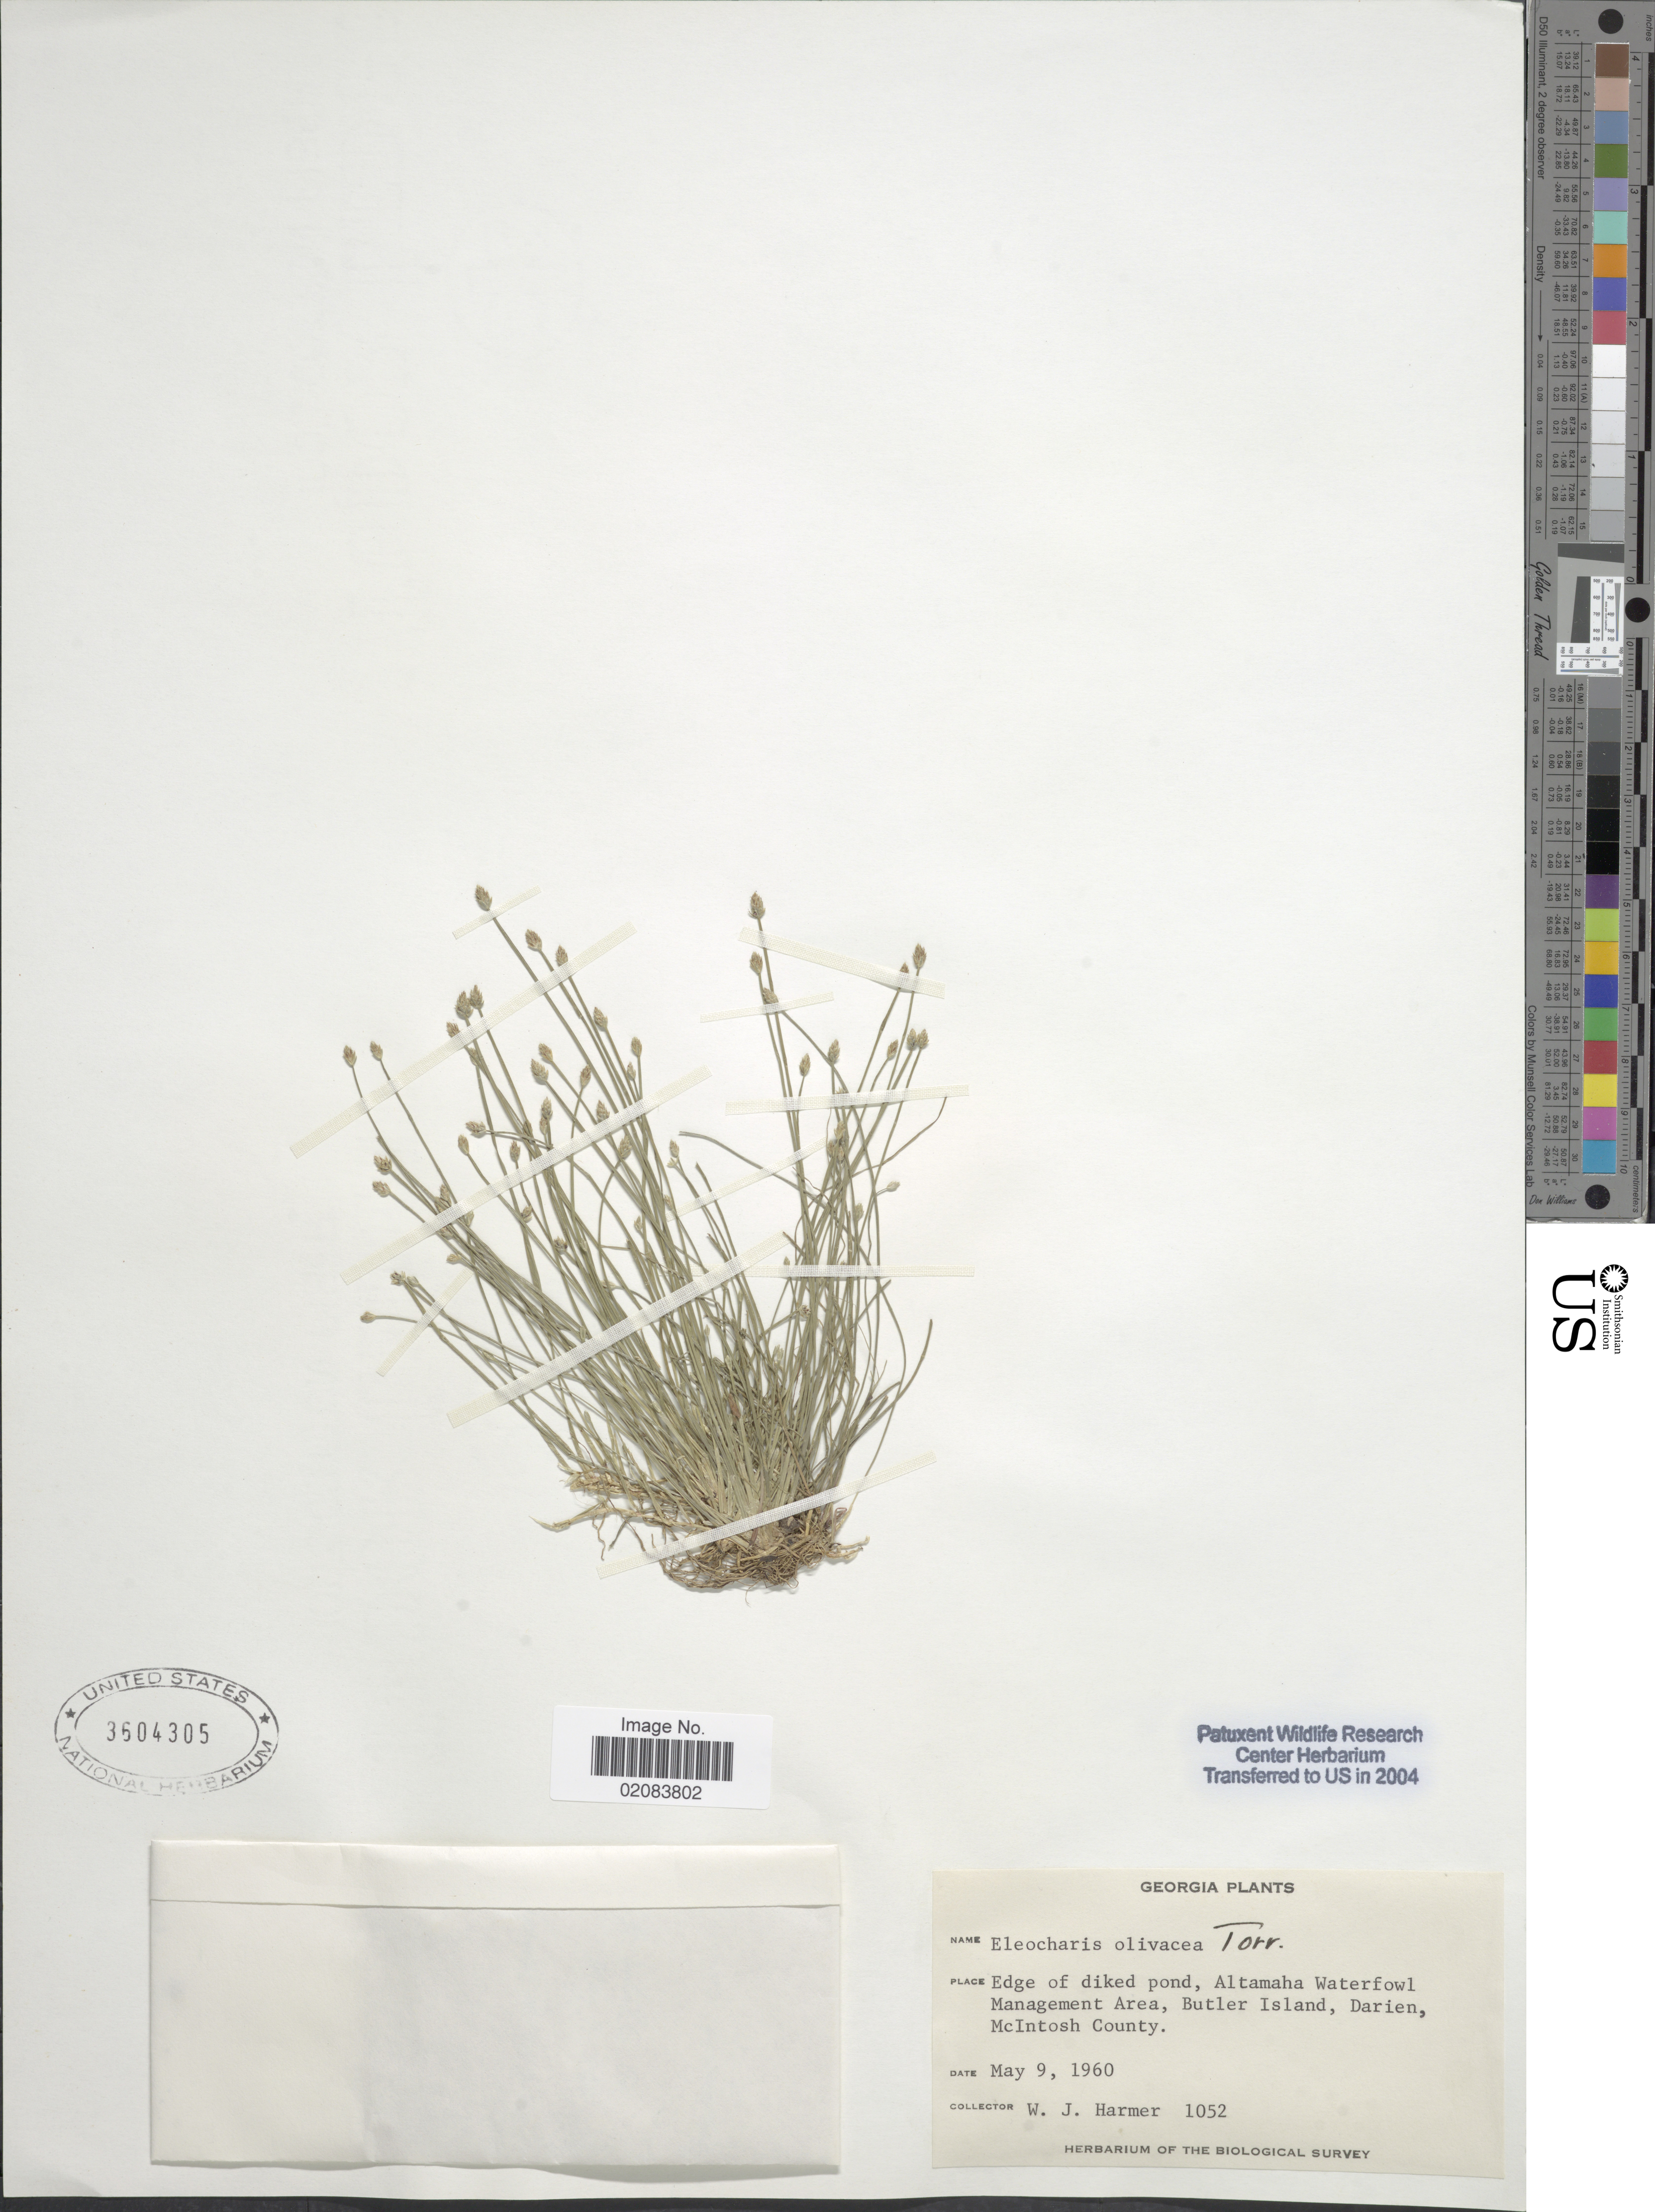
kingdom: Plantae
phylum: Tracheophyta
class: Liliopsida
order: Poales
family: Cyperaceae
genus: Eleocharis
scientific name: Eleocharis olivacea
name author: Torr.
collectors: W. Harmer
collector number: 1052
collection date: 1960-05-09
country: United States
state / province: Georgia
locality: Altamaha Waterfowl Management Area, Butler Island, Darien, McIntosh County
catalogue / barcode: US 3604305